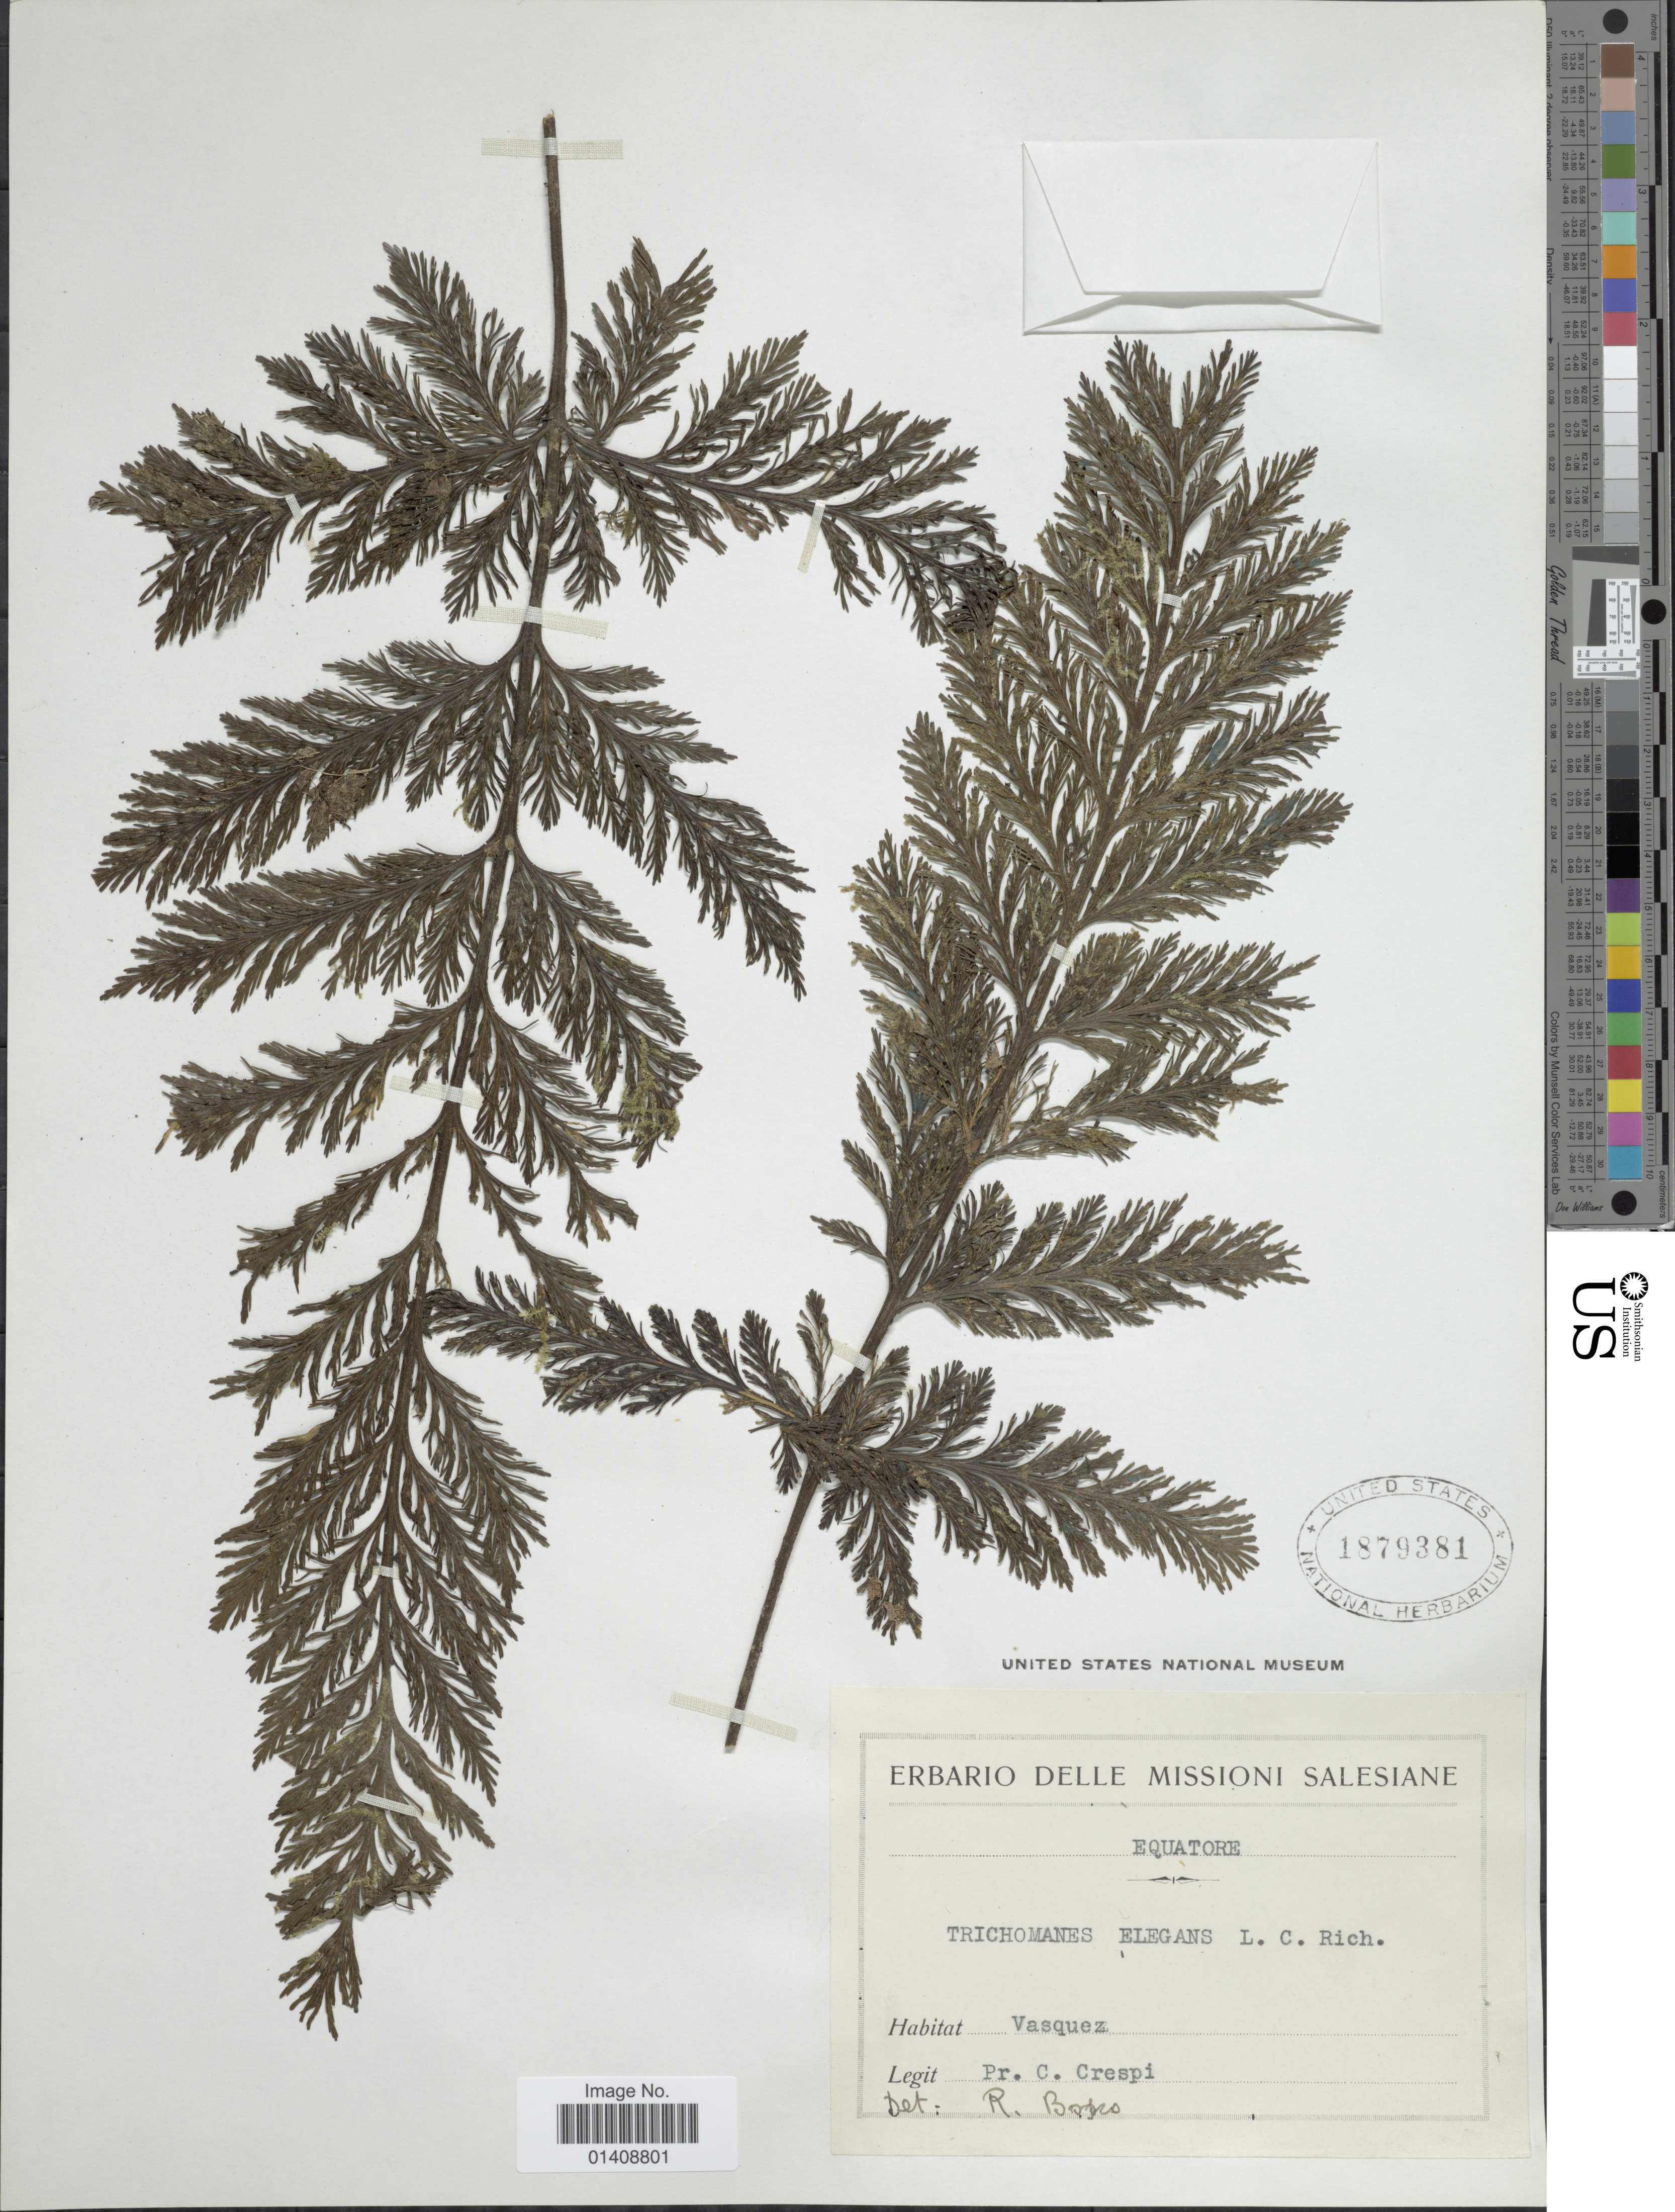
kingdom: Plantae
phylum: Tracheophyta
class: Polypodiopsida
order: Hymenophyllales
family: Hymenophyllaceae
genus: Trichomanes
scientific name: Trichomanes elegans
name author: Rich.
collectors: C. Crespi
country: Ecuador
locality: Vasquez.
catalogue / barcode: US 1879381